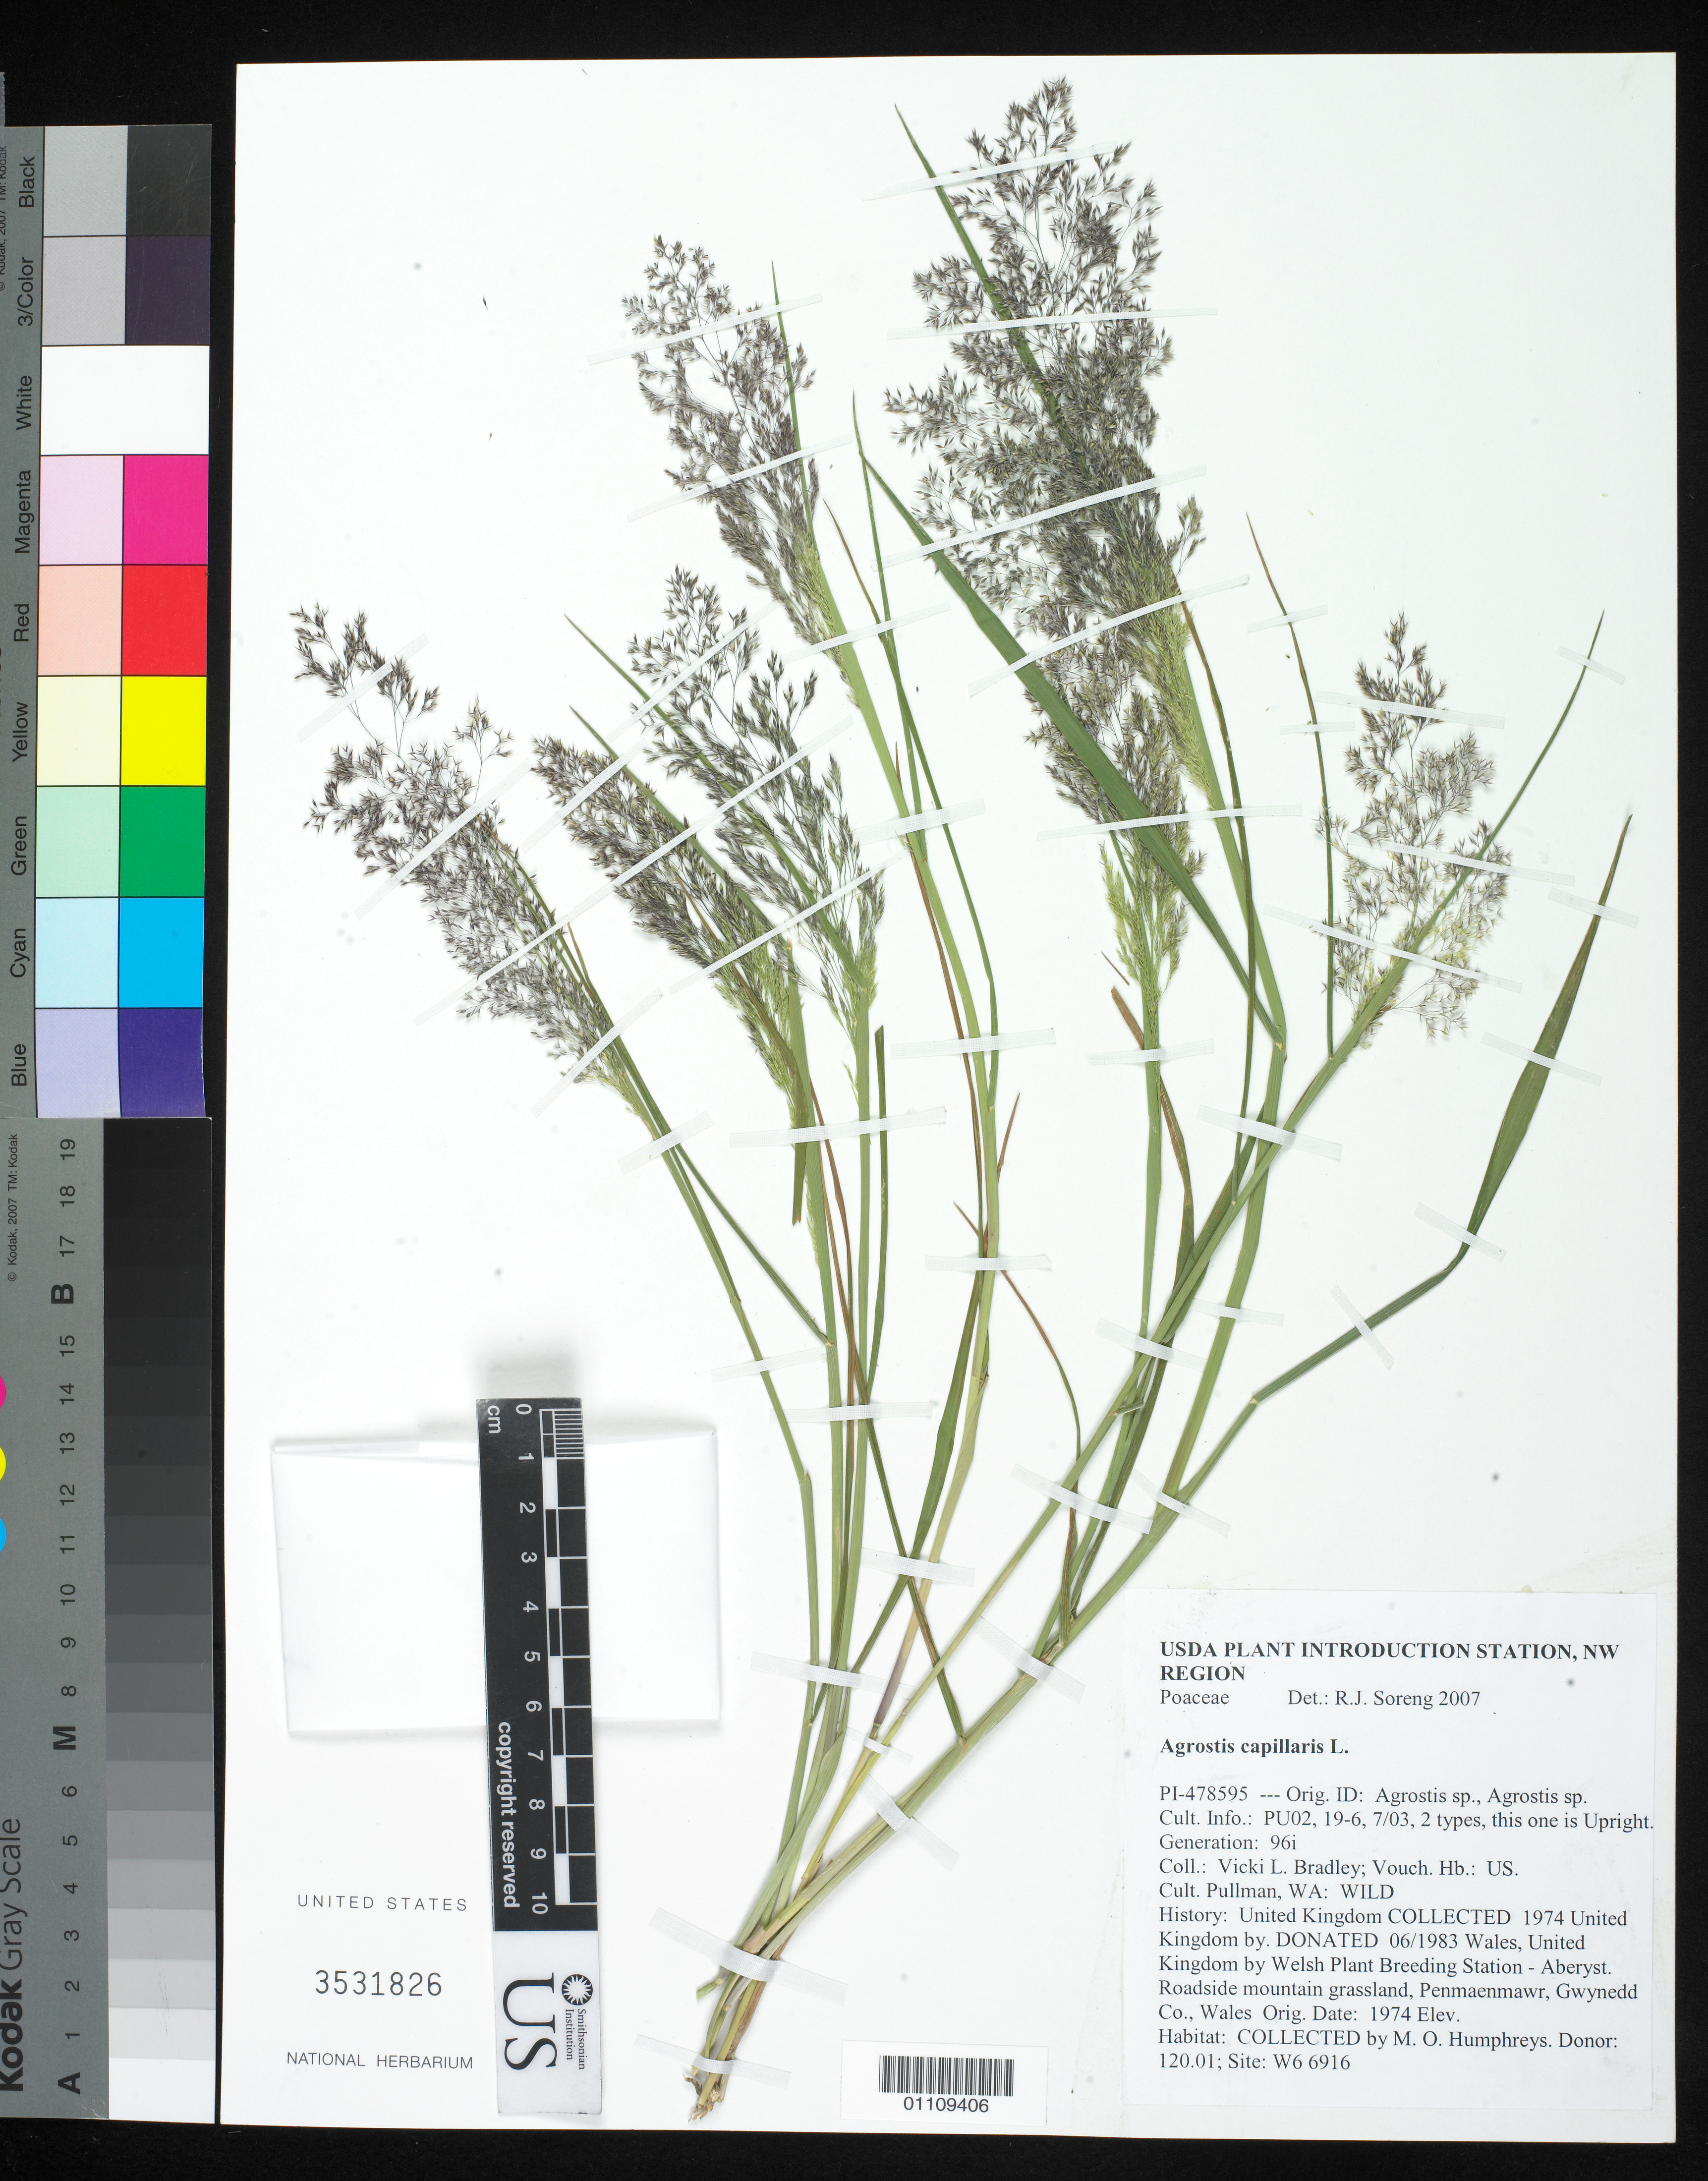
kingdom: Plantae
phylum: Tracheophyta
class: Liliopsida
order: Poales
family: Poaceae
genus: Agrostis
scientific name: Agrostis capillaris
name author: L.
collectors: V. Bradley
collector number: PI 478595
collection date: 2003-07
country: United States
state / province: Washington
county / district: Whitman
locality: Pullman, USDA Plant Introduction Station NW Region.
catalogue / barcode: US 3531826